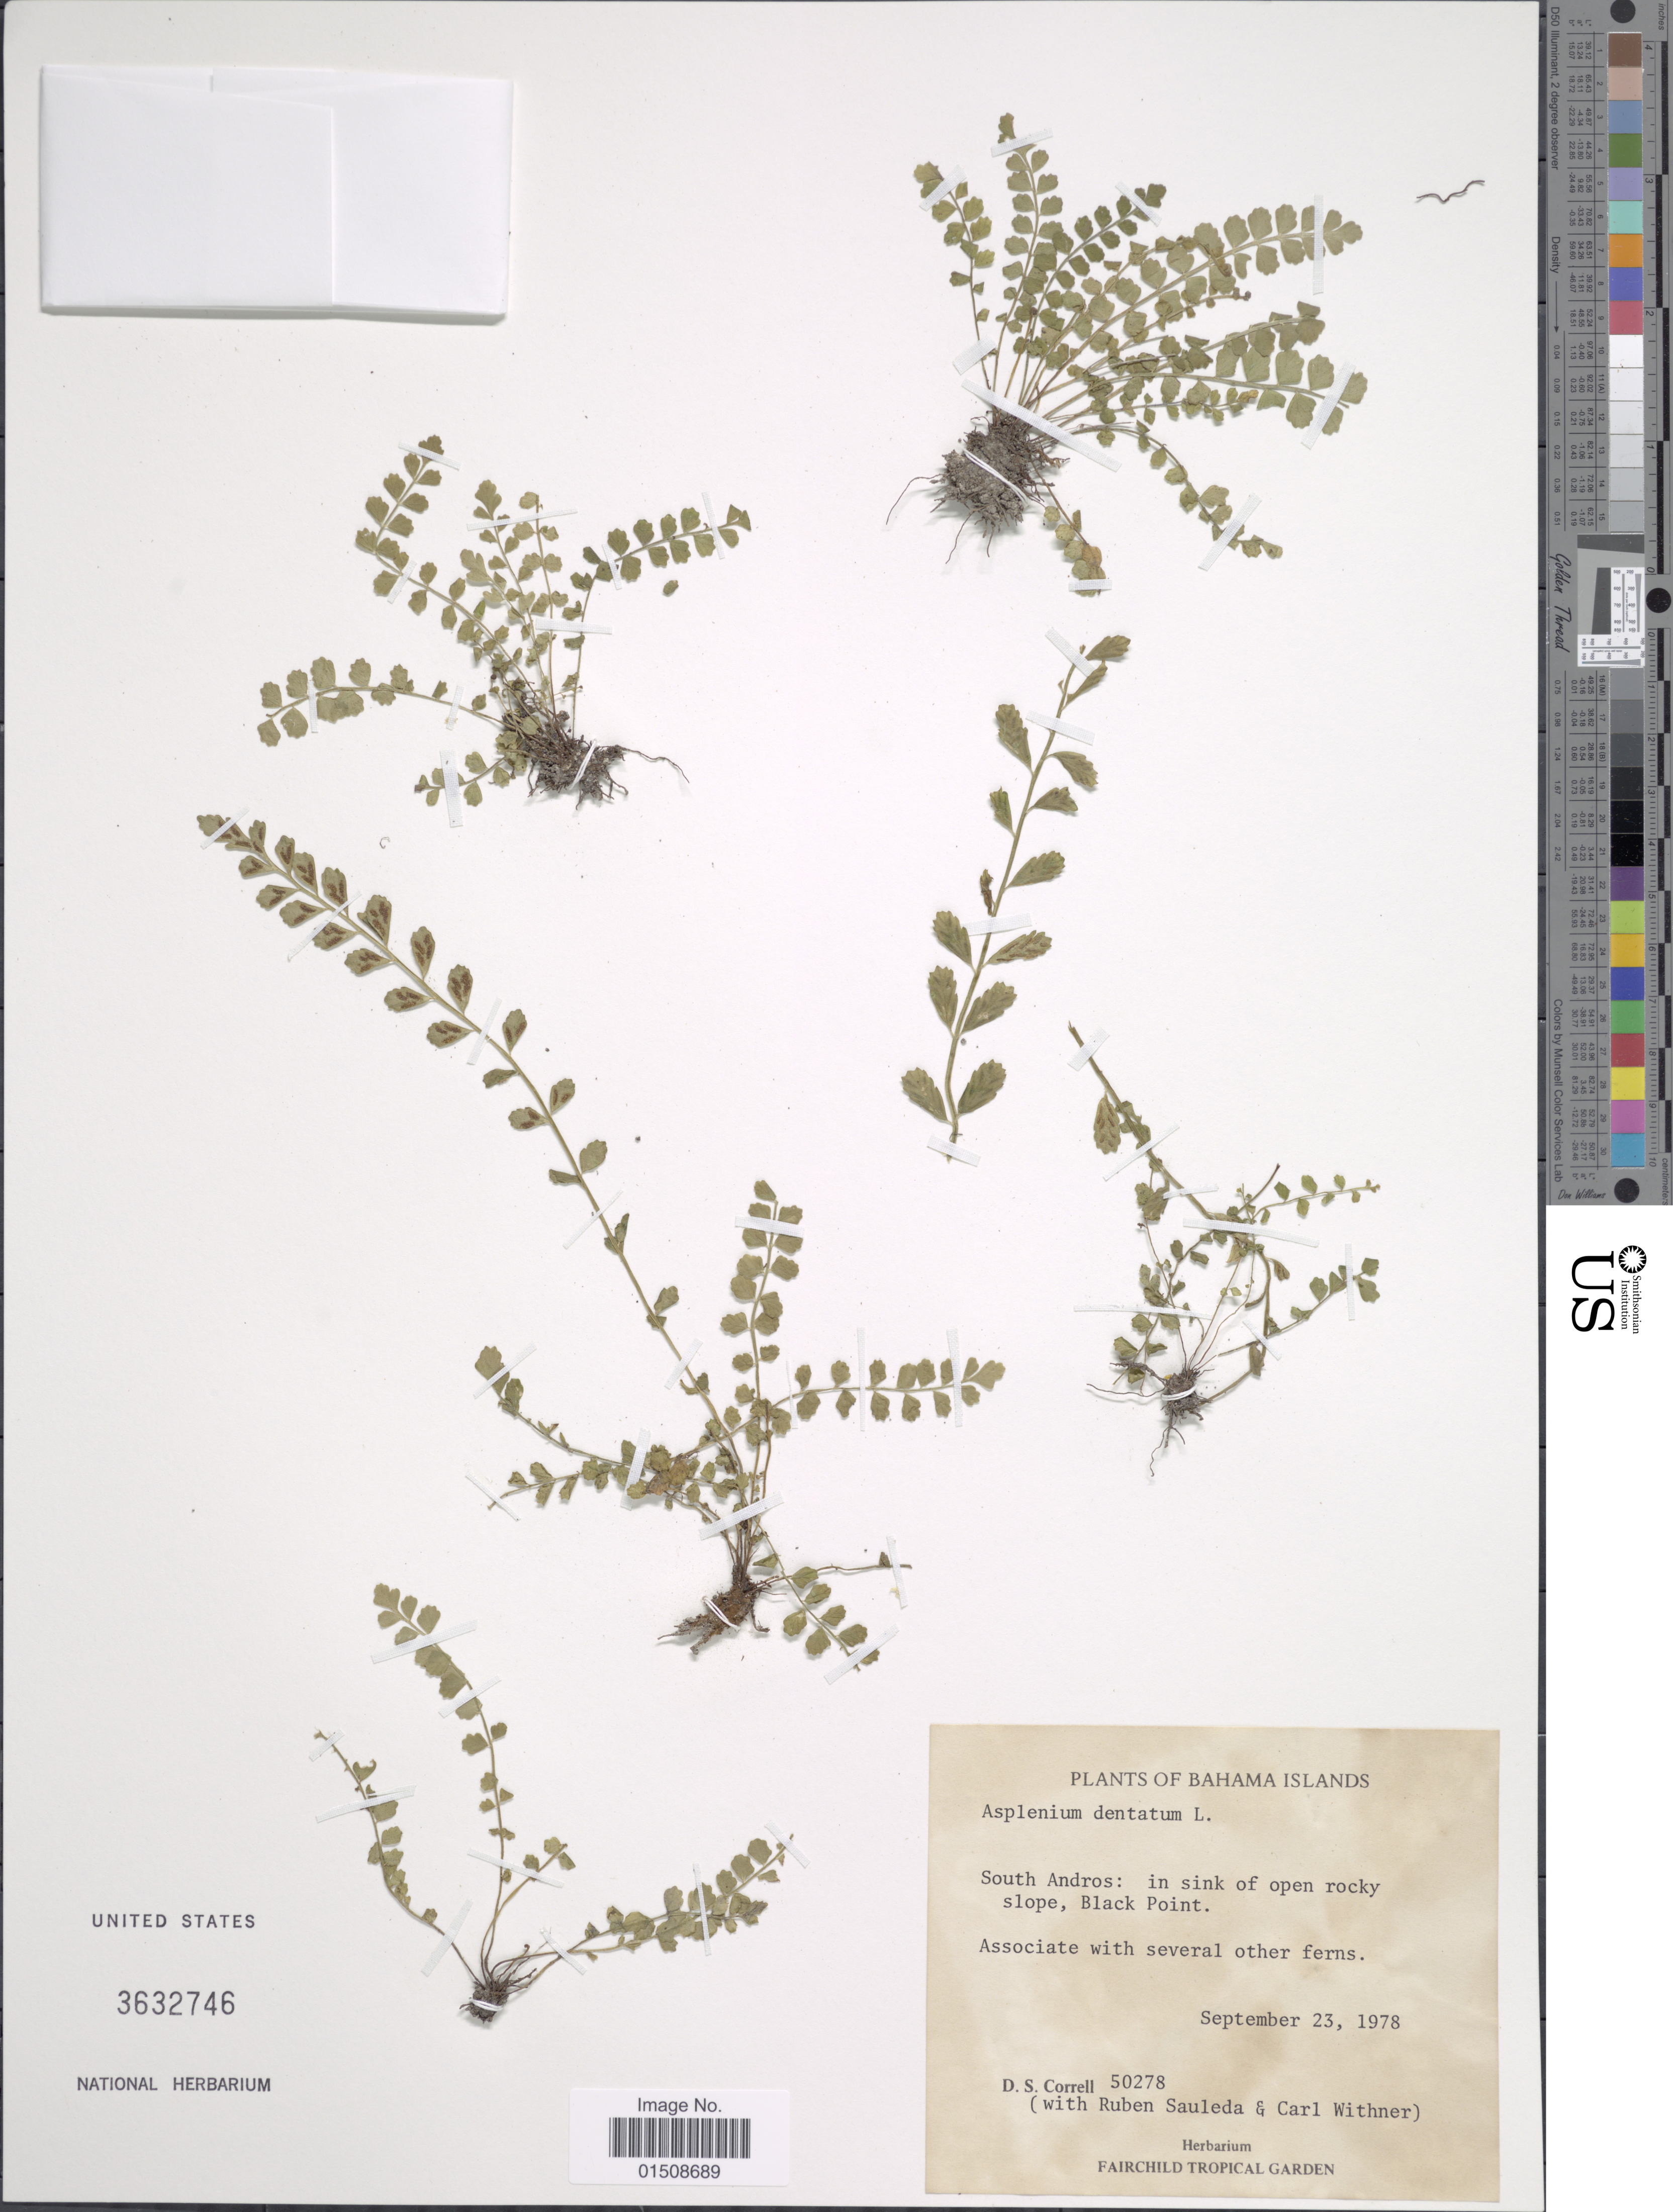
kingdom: Plantae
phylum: Tracheophyta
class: Polypodiopsida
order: Polypodiales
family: Aspleniaceae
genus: Asplenium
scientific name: Asplenium dentatum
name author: L.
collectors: D. S. Correll, R. Sauleda & C. L. Withner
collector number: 50278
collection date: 1978-09-23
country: Bahamas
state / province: South Andros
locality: Bahama Islands, South Andros: in sink of open rocky slope, Black Point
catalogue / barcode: US 3632746